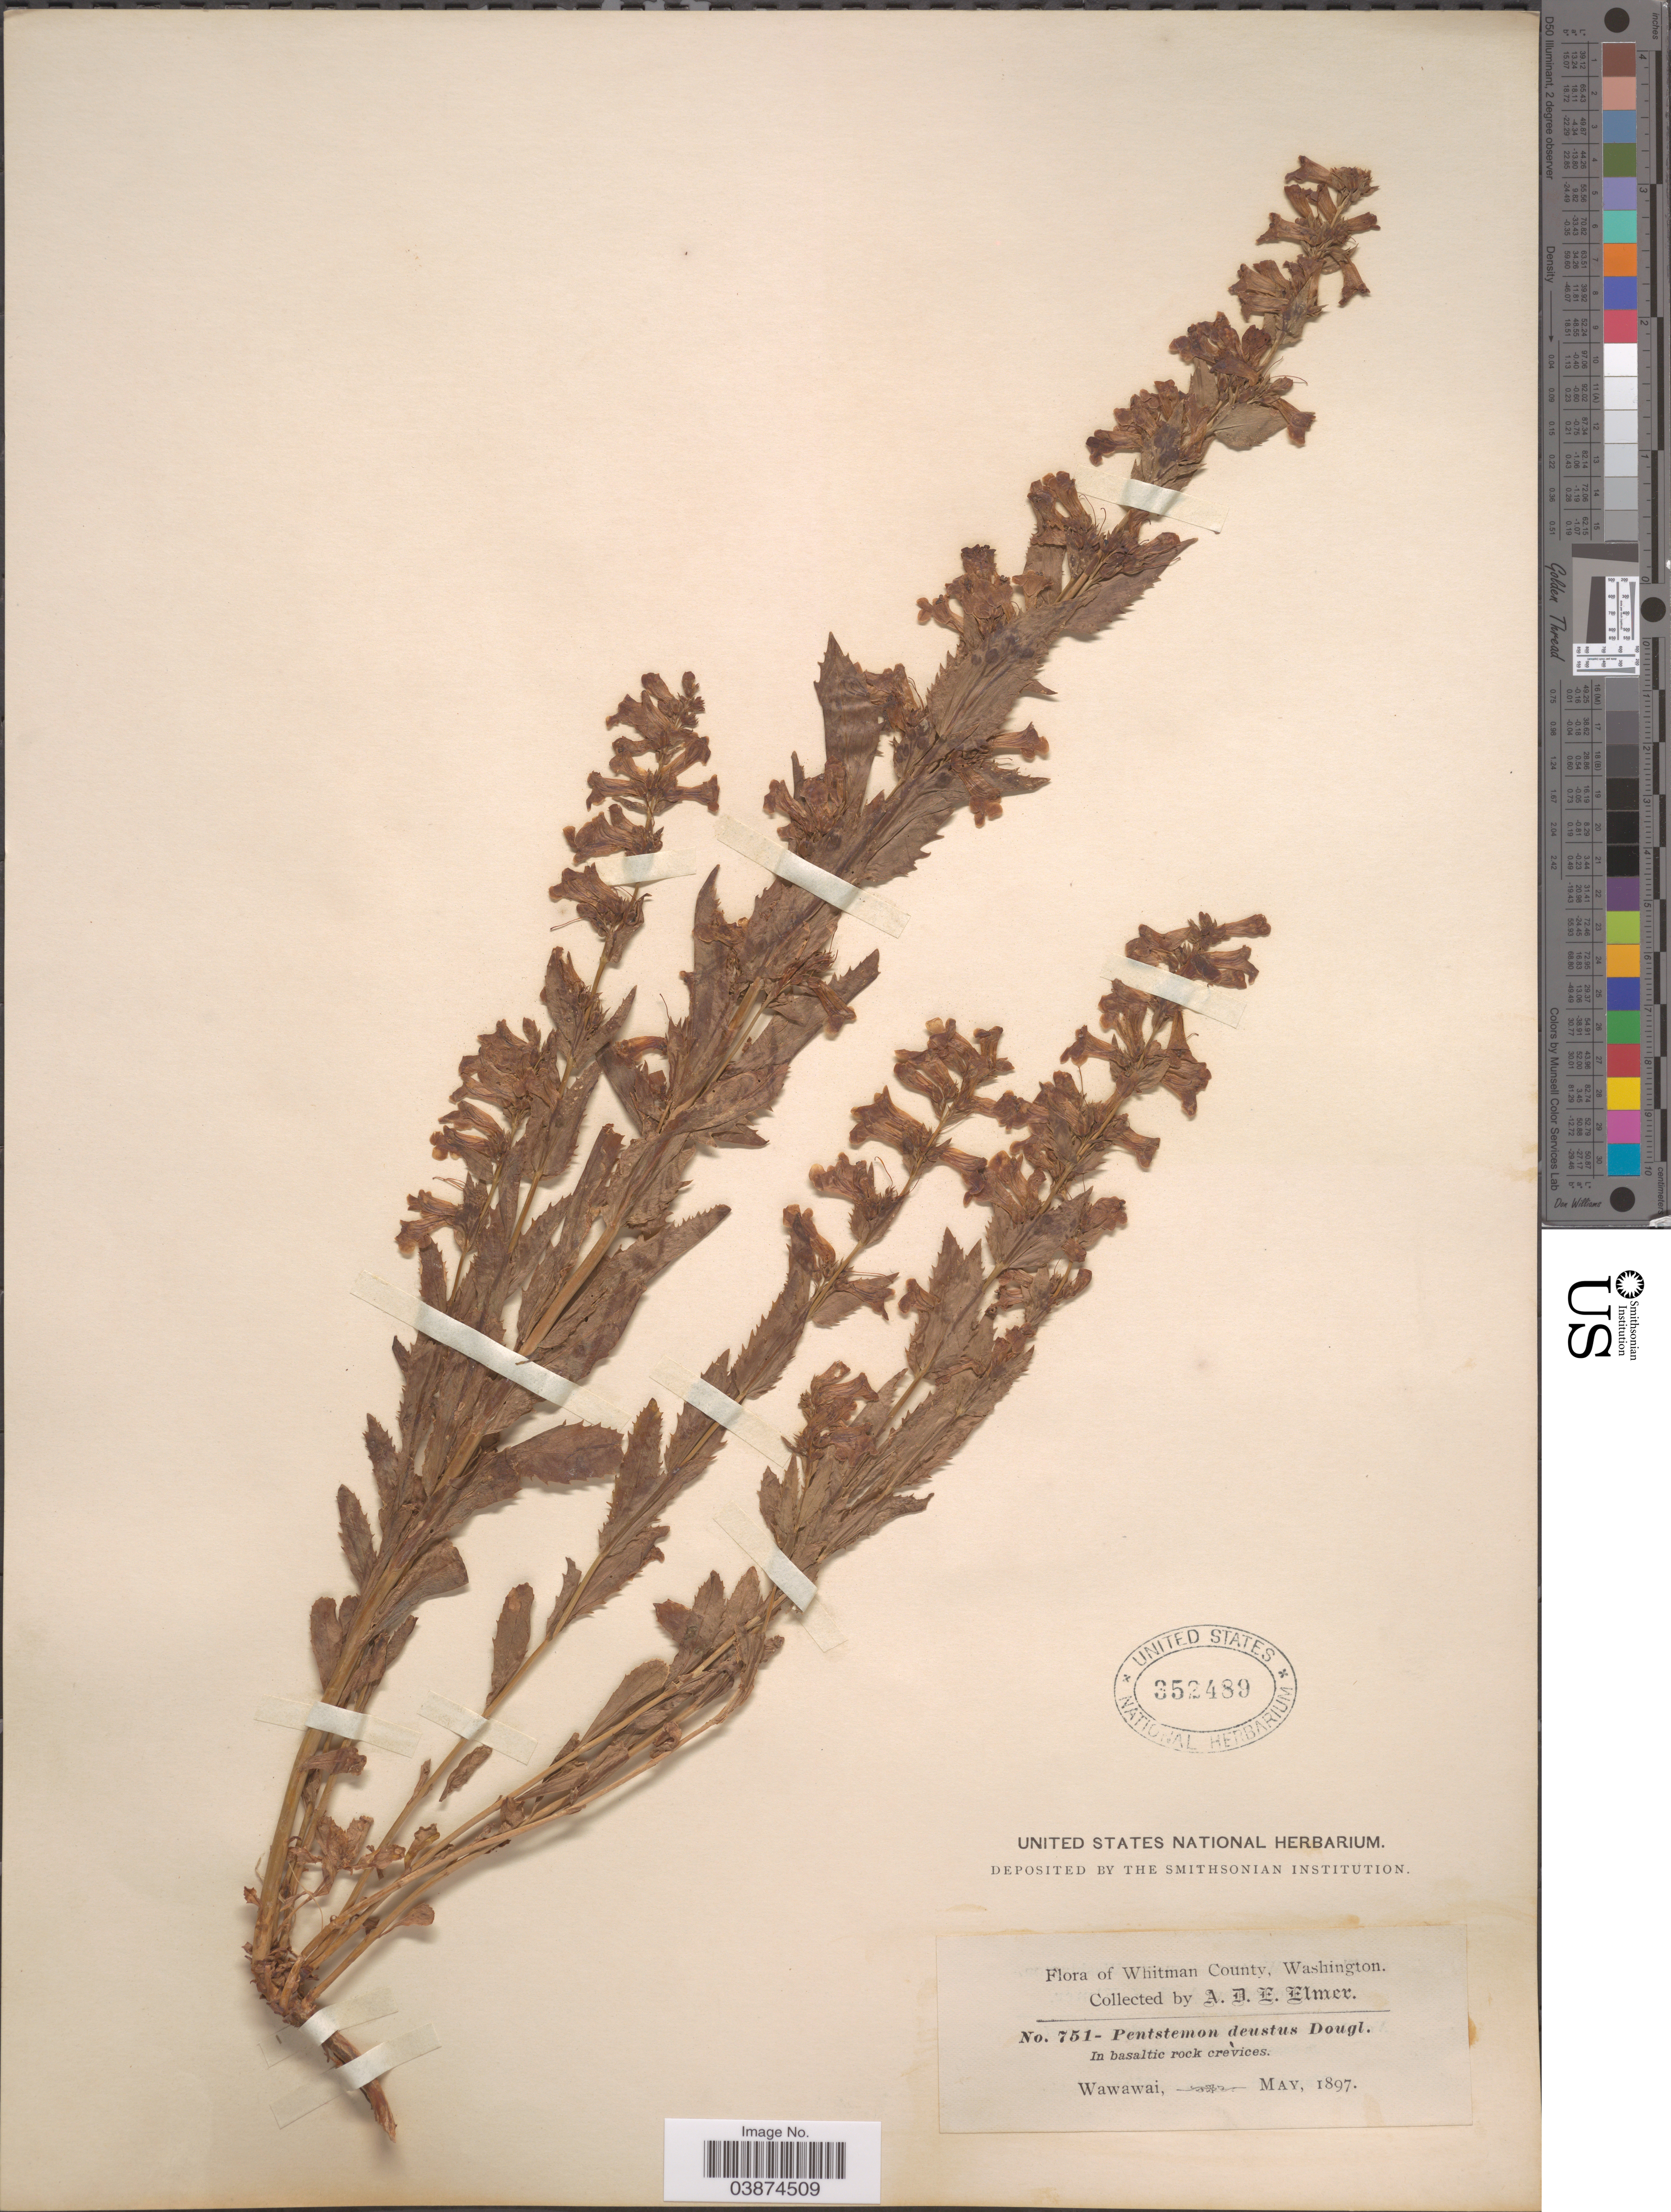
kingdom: Plantae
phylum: Tracheophyta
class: Magnoliopsida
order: Lamiales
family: Plantaginaceae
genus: Penstemon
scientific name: Penstemon deustus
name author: Douglas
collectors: A. D. E. Elmer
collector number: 751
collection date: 1897-05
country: United States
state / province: Washington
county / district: Whitman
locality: Whitman County. Wawawai.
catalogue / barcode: US 352489